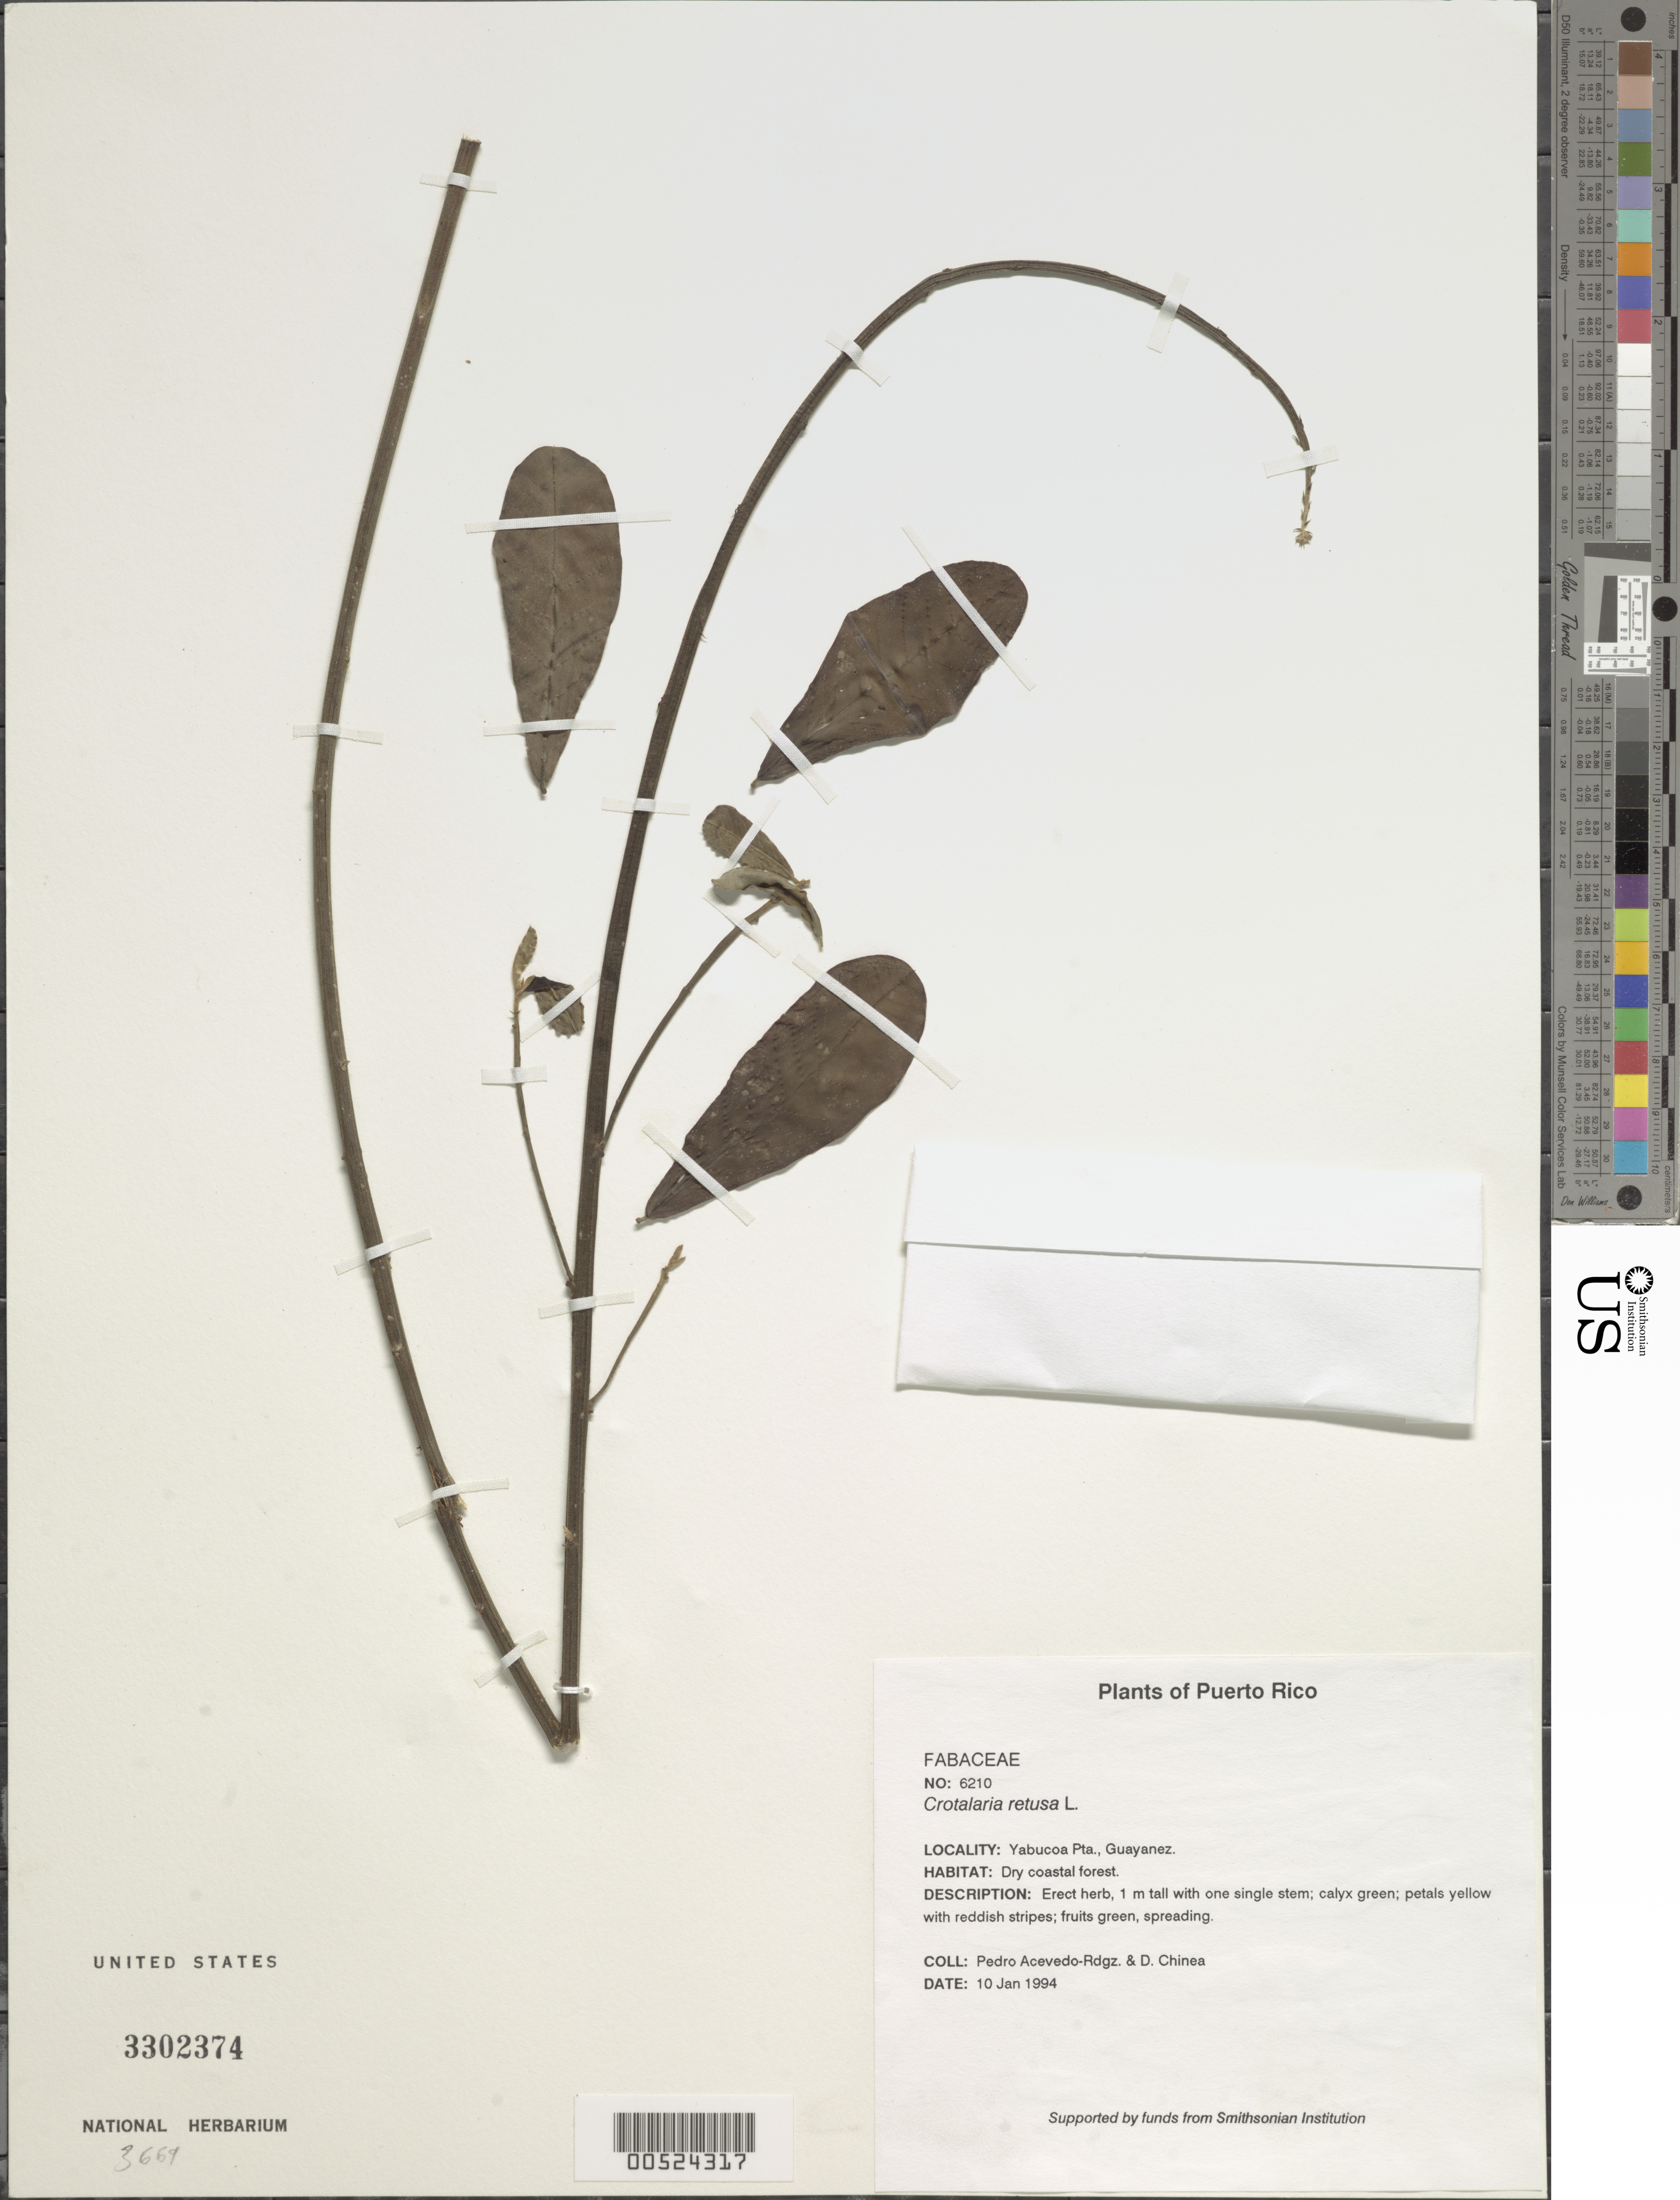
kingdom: Plantae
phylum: Tracheophyta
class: Magnoliopsida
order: Fabales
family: Fabaceae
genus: Crotalaria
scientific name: Crotalaria retusa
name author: L.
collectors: P. Acevedo-Rodr. & D. Chinea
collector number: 6210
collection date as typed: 10 Jan 1994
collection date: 1994-01-10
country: Puerto Rico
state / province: Yabucoa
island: Puerto Rico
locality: Yabucoa Pta., Guayanes.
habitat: Dry coastal forest.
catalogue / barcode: US 3302374